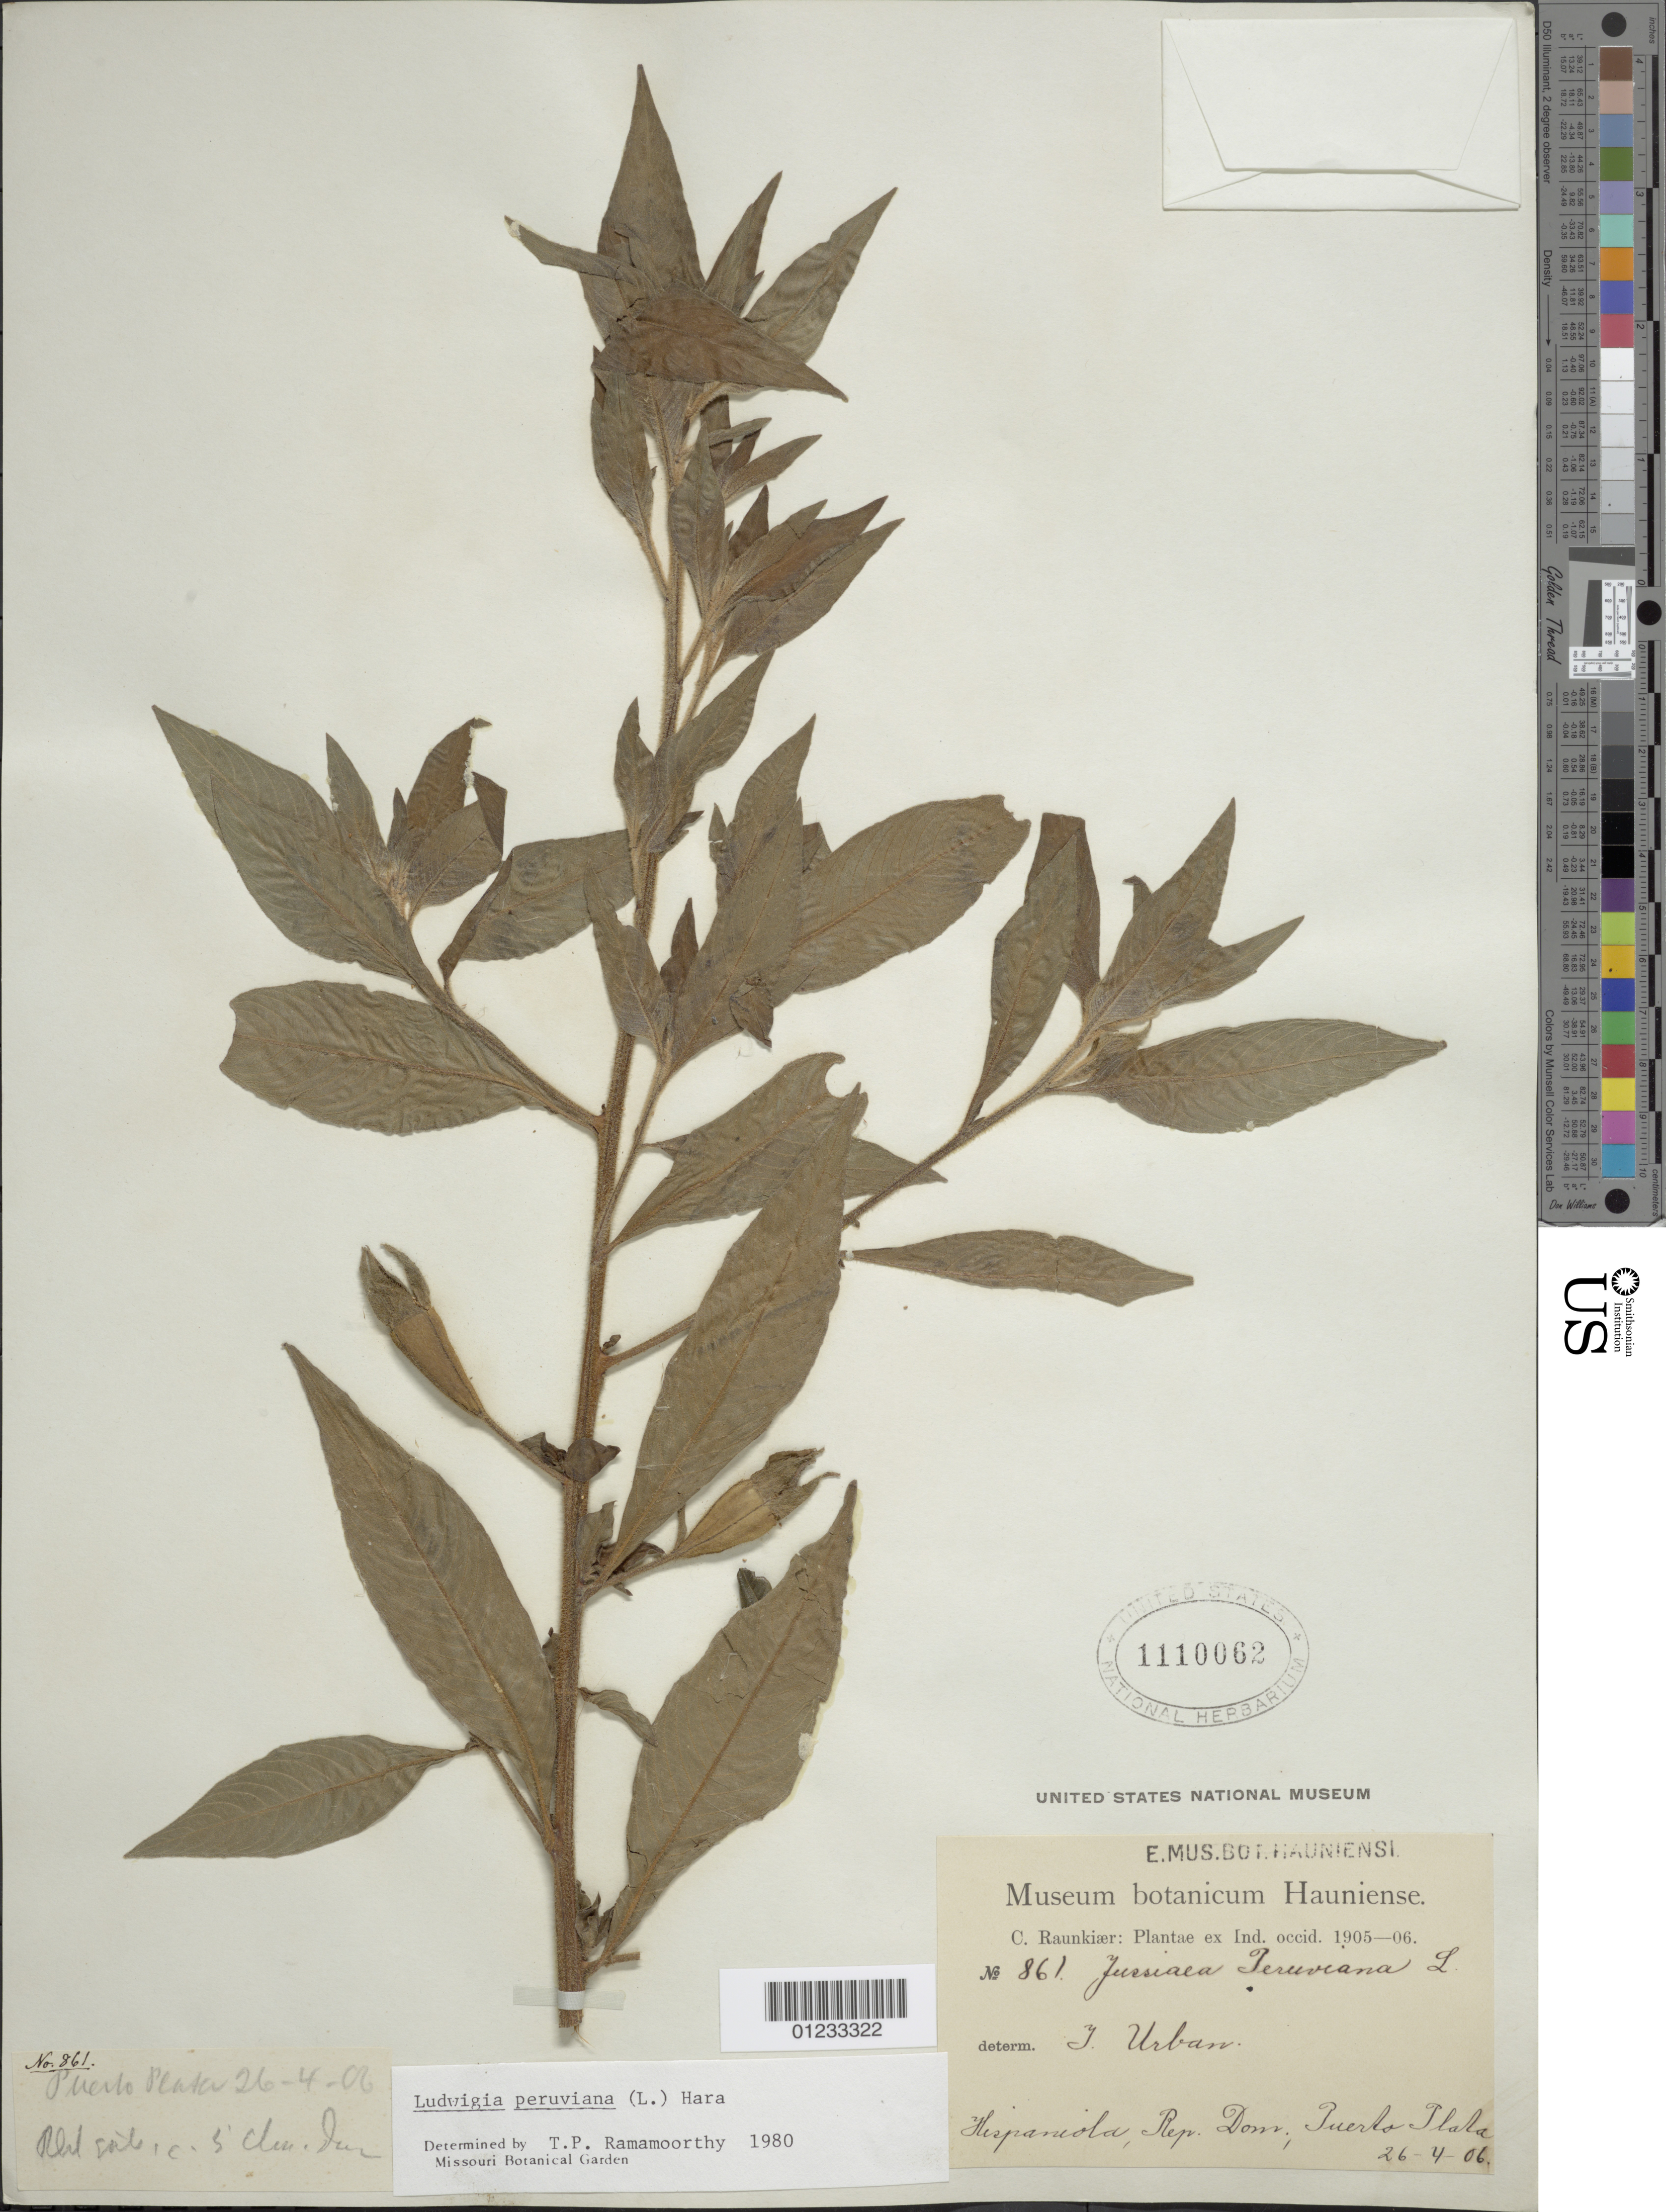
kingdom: Plantae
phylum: Tracheophyta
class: Magnoliopsida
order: Myrtales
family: Onagraceae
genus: Ludwigia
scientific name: Ludwigia peruviana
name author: (L.) H. Hara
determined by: Ramamoorthy, T. P.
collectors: C. C. Raunkiaer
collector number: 861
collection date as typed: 26 Apr 1906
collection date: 1906-04-26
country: Dominican Republic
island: Hispaniola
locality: Puerto Plata.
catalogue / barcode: US 1110062